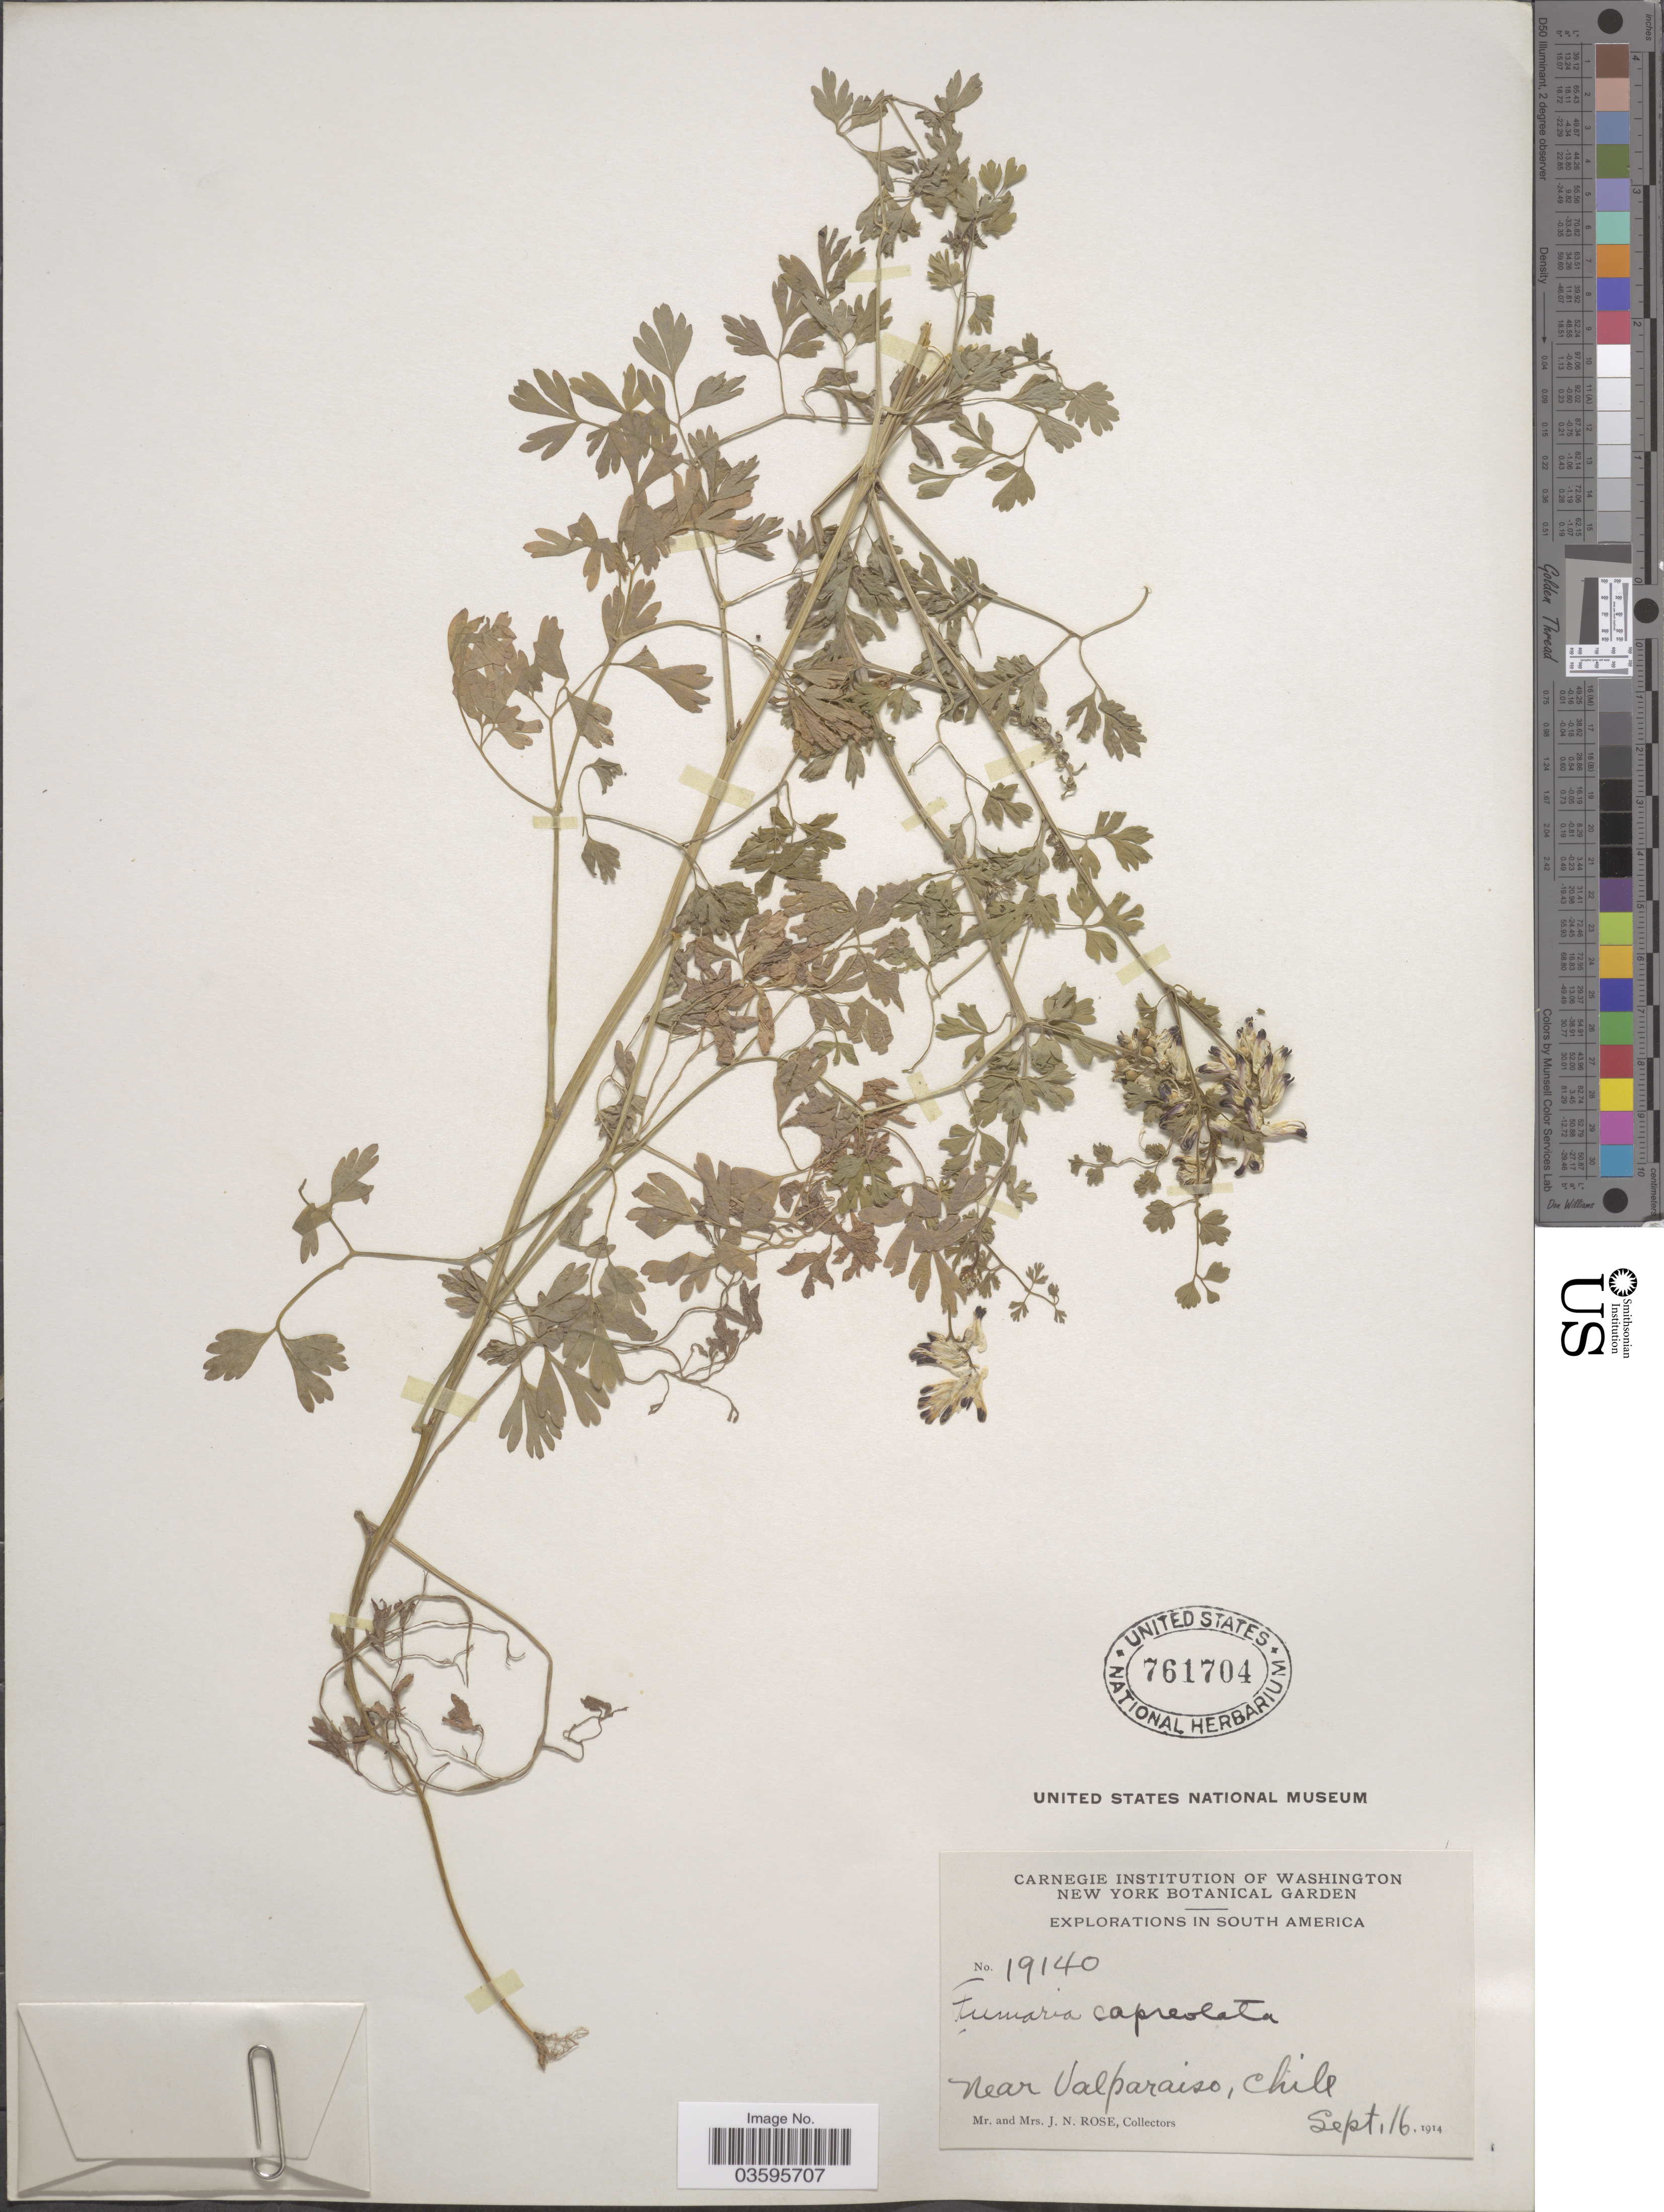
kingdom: Plantae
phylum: Tracheophyta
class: Magnoliopsida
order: Ranunculales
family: Papaveraceae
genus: Fumaria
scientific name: Fumaria media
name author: Loisel.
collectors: J. N. Rose & L. B. Rose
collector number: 19140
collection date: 1914-09-16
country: Chile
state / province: Valparaíso (V)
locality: Near Valparaiso.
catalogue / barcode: US 761704